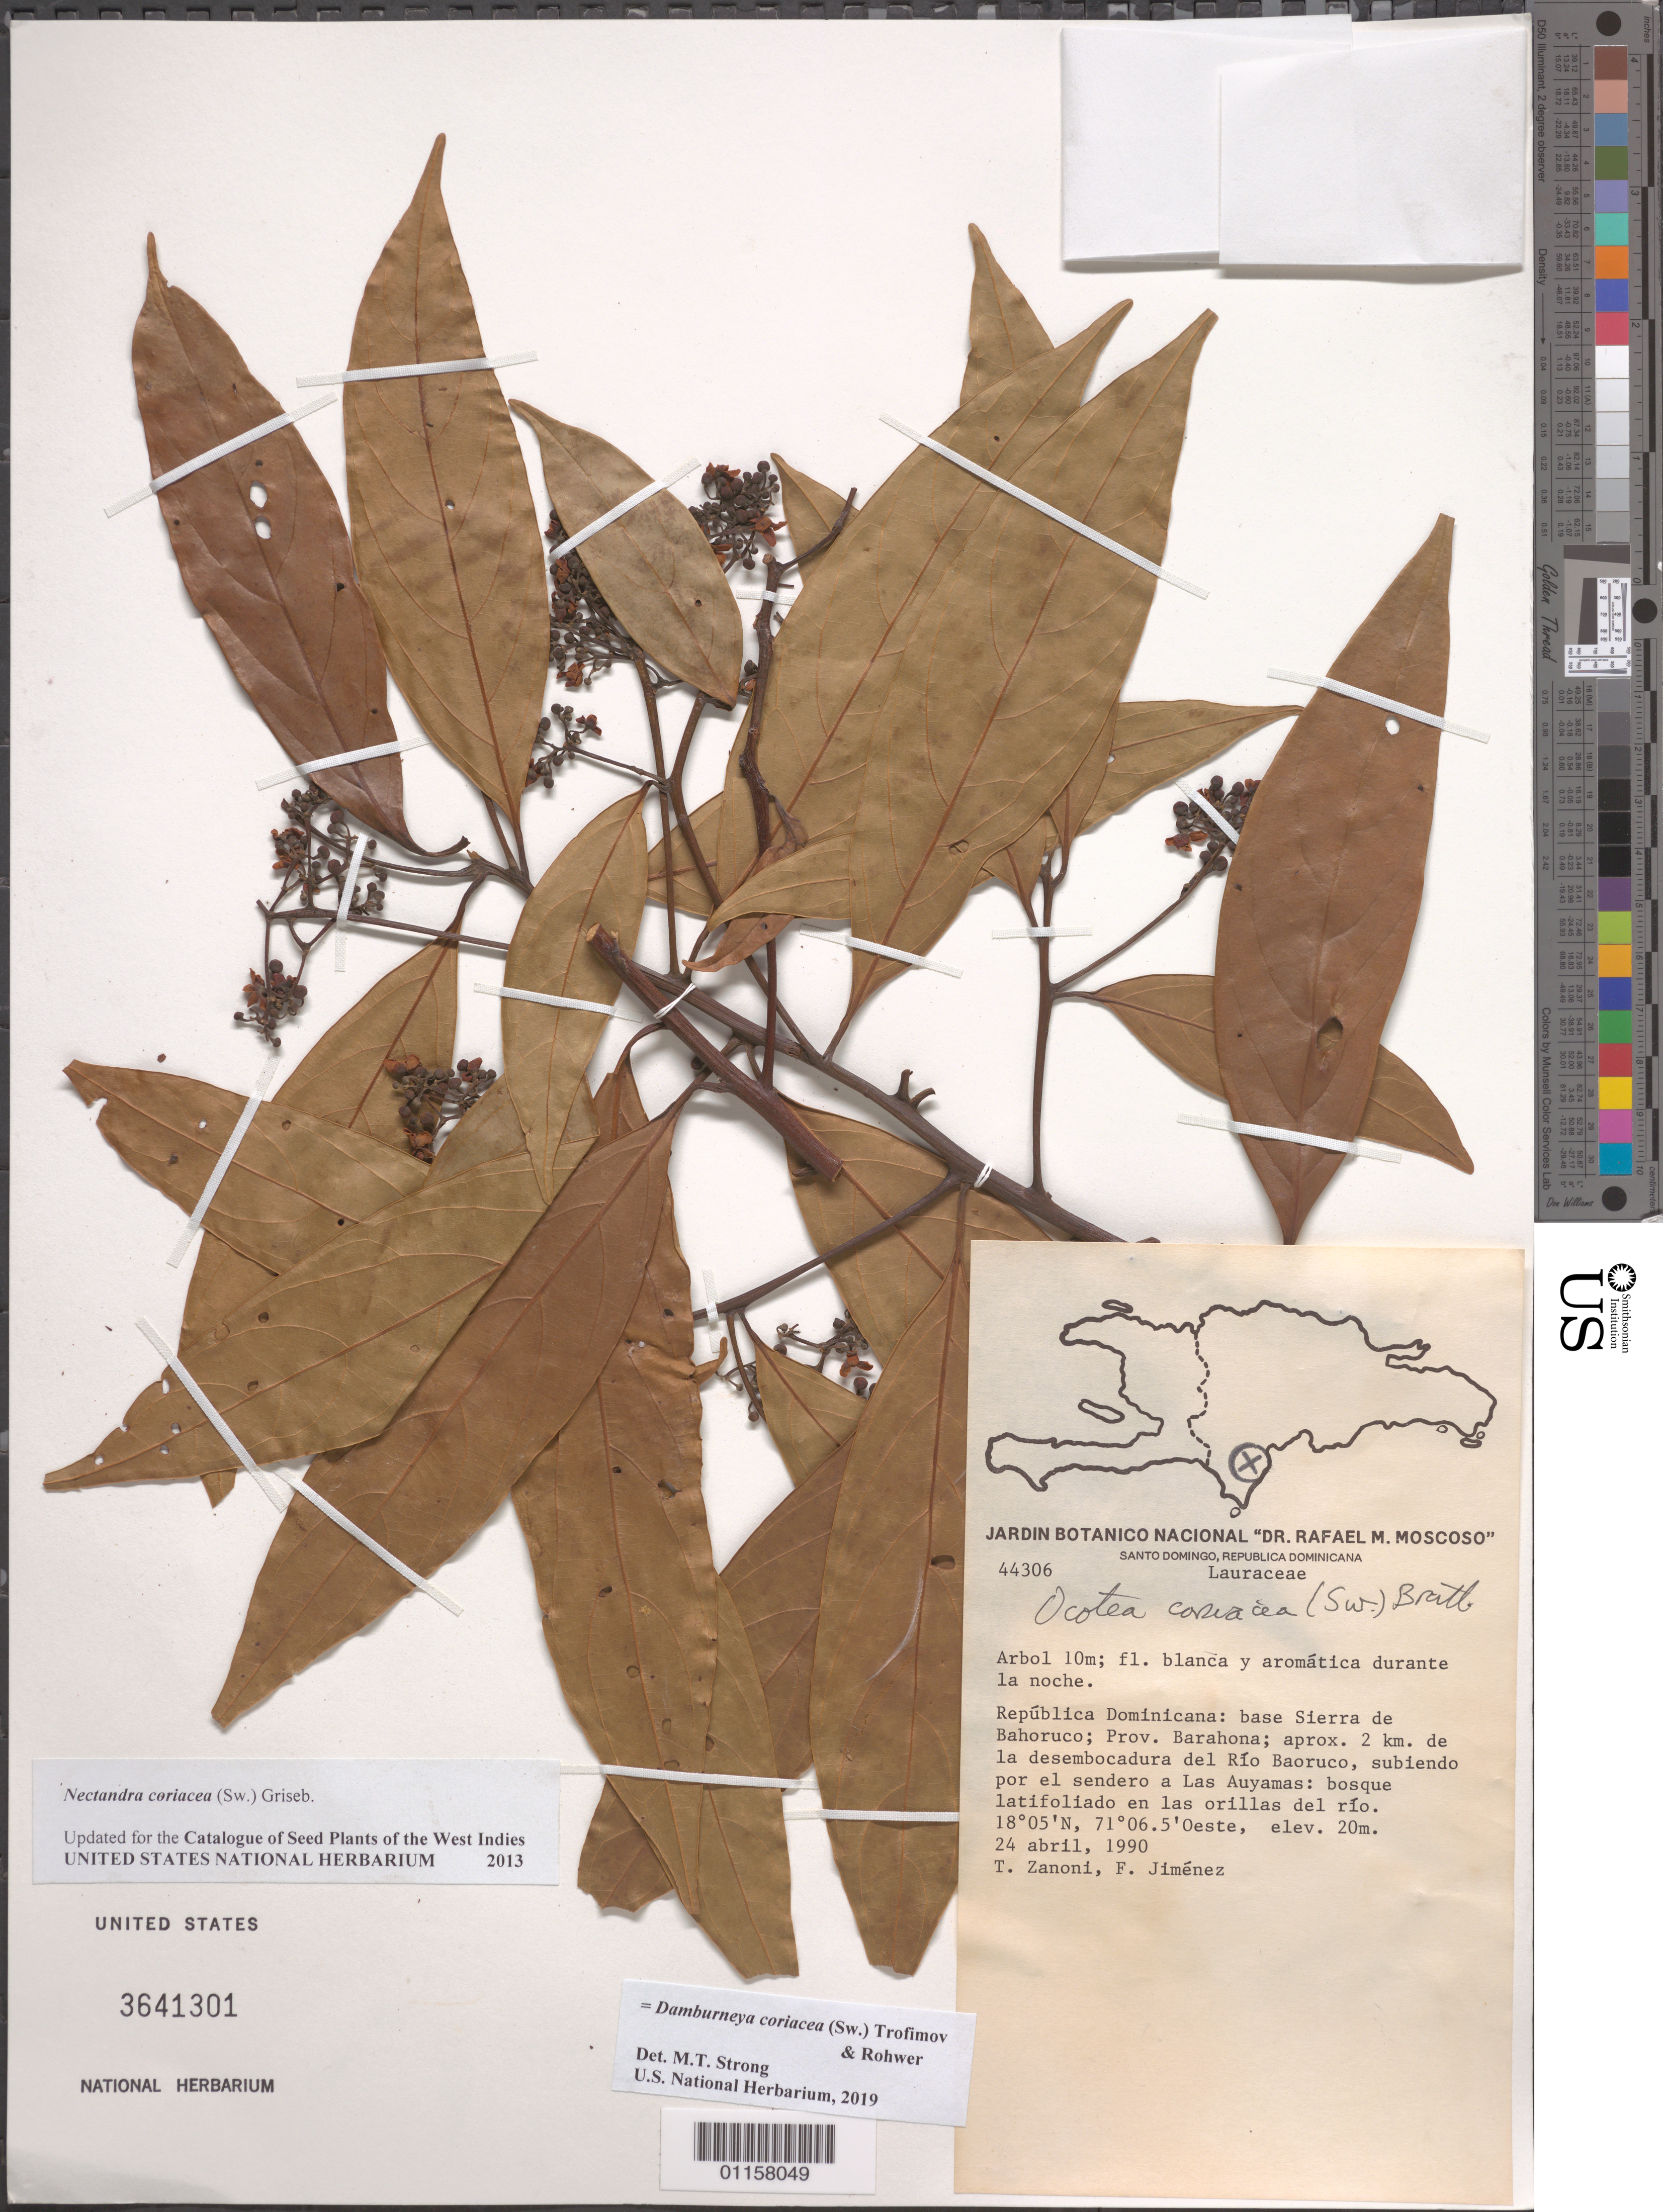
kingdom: Plantae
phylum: Tracheophyta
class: Magnoliopsida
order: Laurales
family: Lauraceae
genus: Damburneya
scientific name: Damburneya coriacea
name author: (Sw.) Trofimov & Rohwer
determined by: Strong, M. T., (US), Smithsonian Institution - National Museum of Natural History (UNITED STATES)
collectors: T. A. Zanoni & F. Jiménez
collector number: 44306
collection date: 1990-04-24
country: Dominican Republic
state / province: Barahona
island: Hispaniola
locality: Sierra de Bahoruco base; aprox. 2 km de la desembocadura del Río Baoruco, subiendo por el sendero a Las Auyamas.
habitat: Bosque latifoliado en las orillas del río.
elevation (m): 20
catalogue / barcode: US 3641301